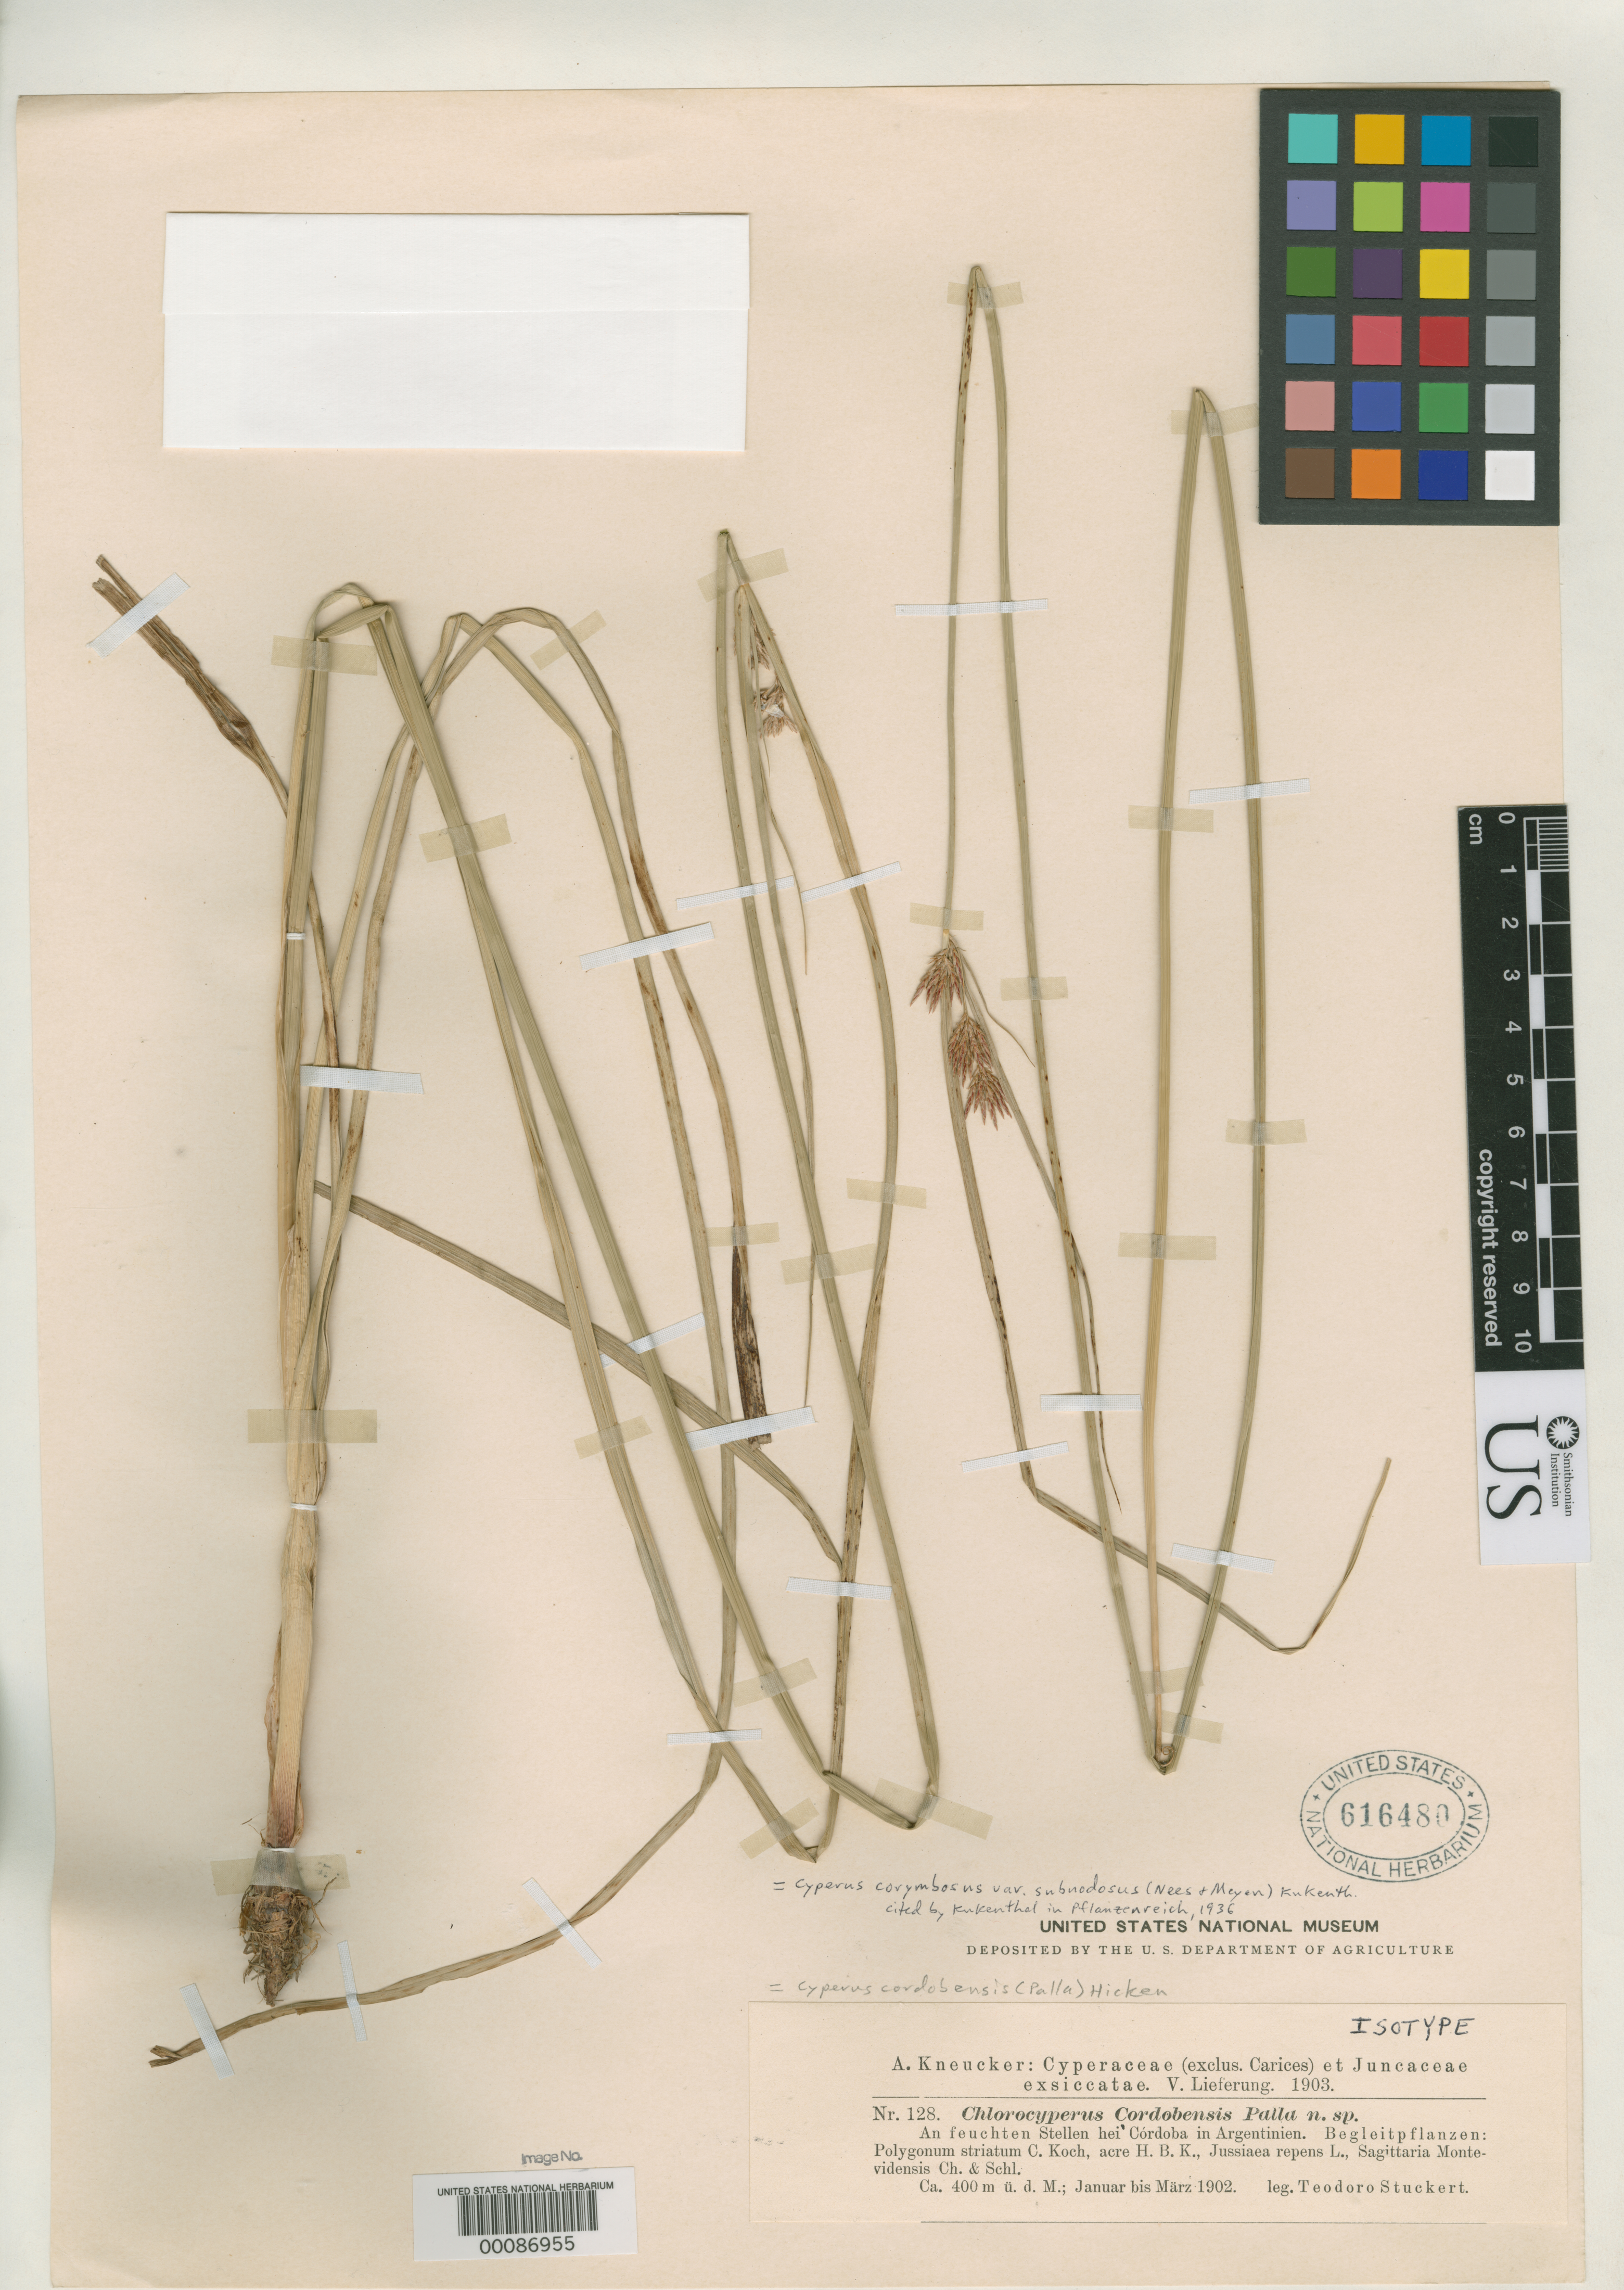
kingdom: Plantae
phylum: Tracheophyta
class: Liliopsida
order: Poales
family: Cyperaceae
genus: Chlorocyperus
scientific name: Chlorocyperus cordobensis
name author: Palla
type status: Isotype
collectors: T. Stuckert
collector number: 128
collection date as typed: Jan 1902 to -- Mar 1902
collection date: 1902-01/1902-03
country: Argentina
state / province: Córdoba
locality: Stellen bei Cordoba.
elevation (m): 400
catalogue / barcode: US 616480